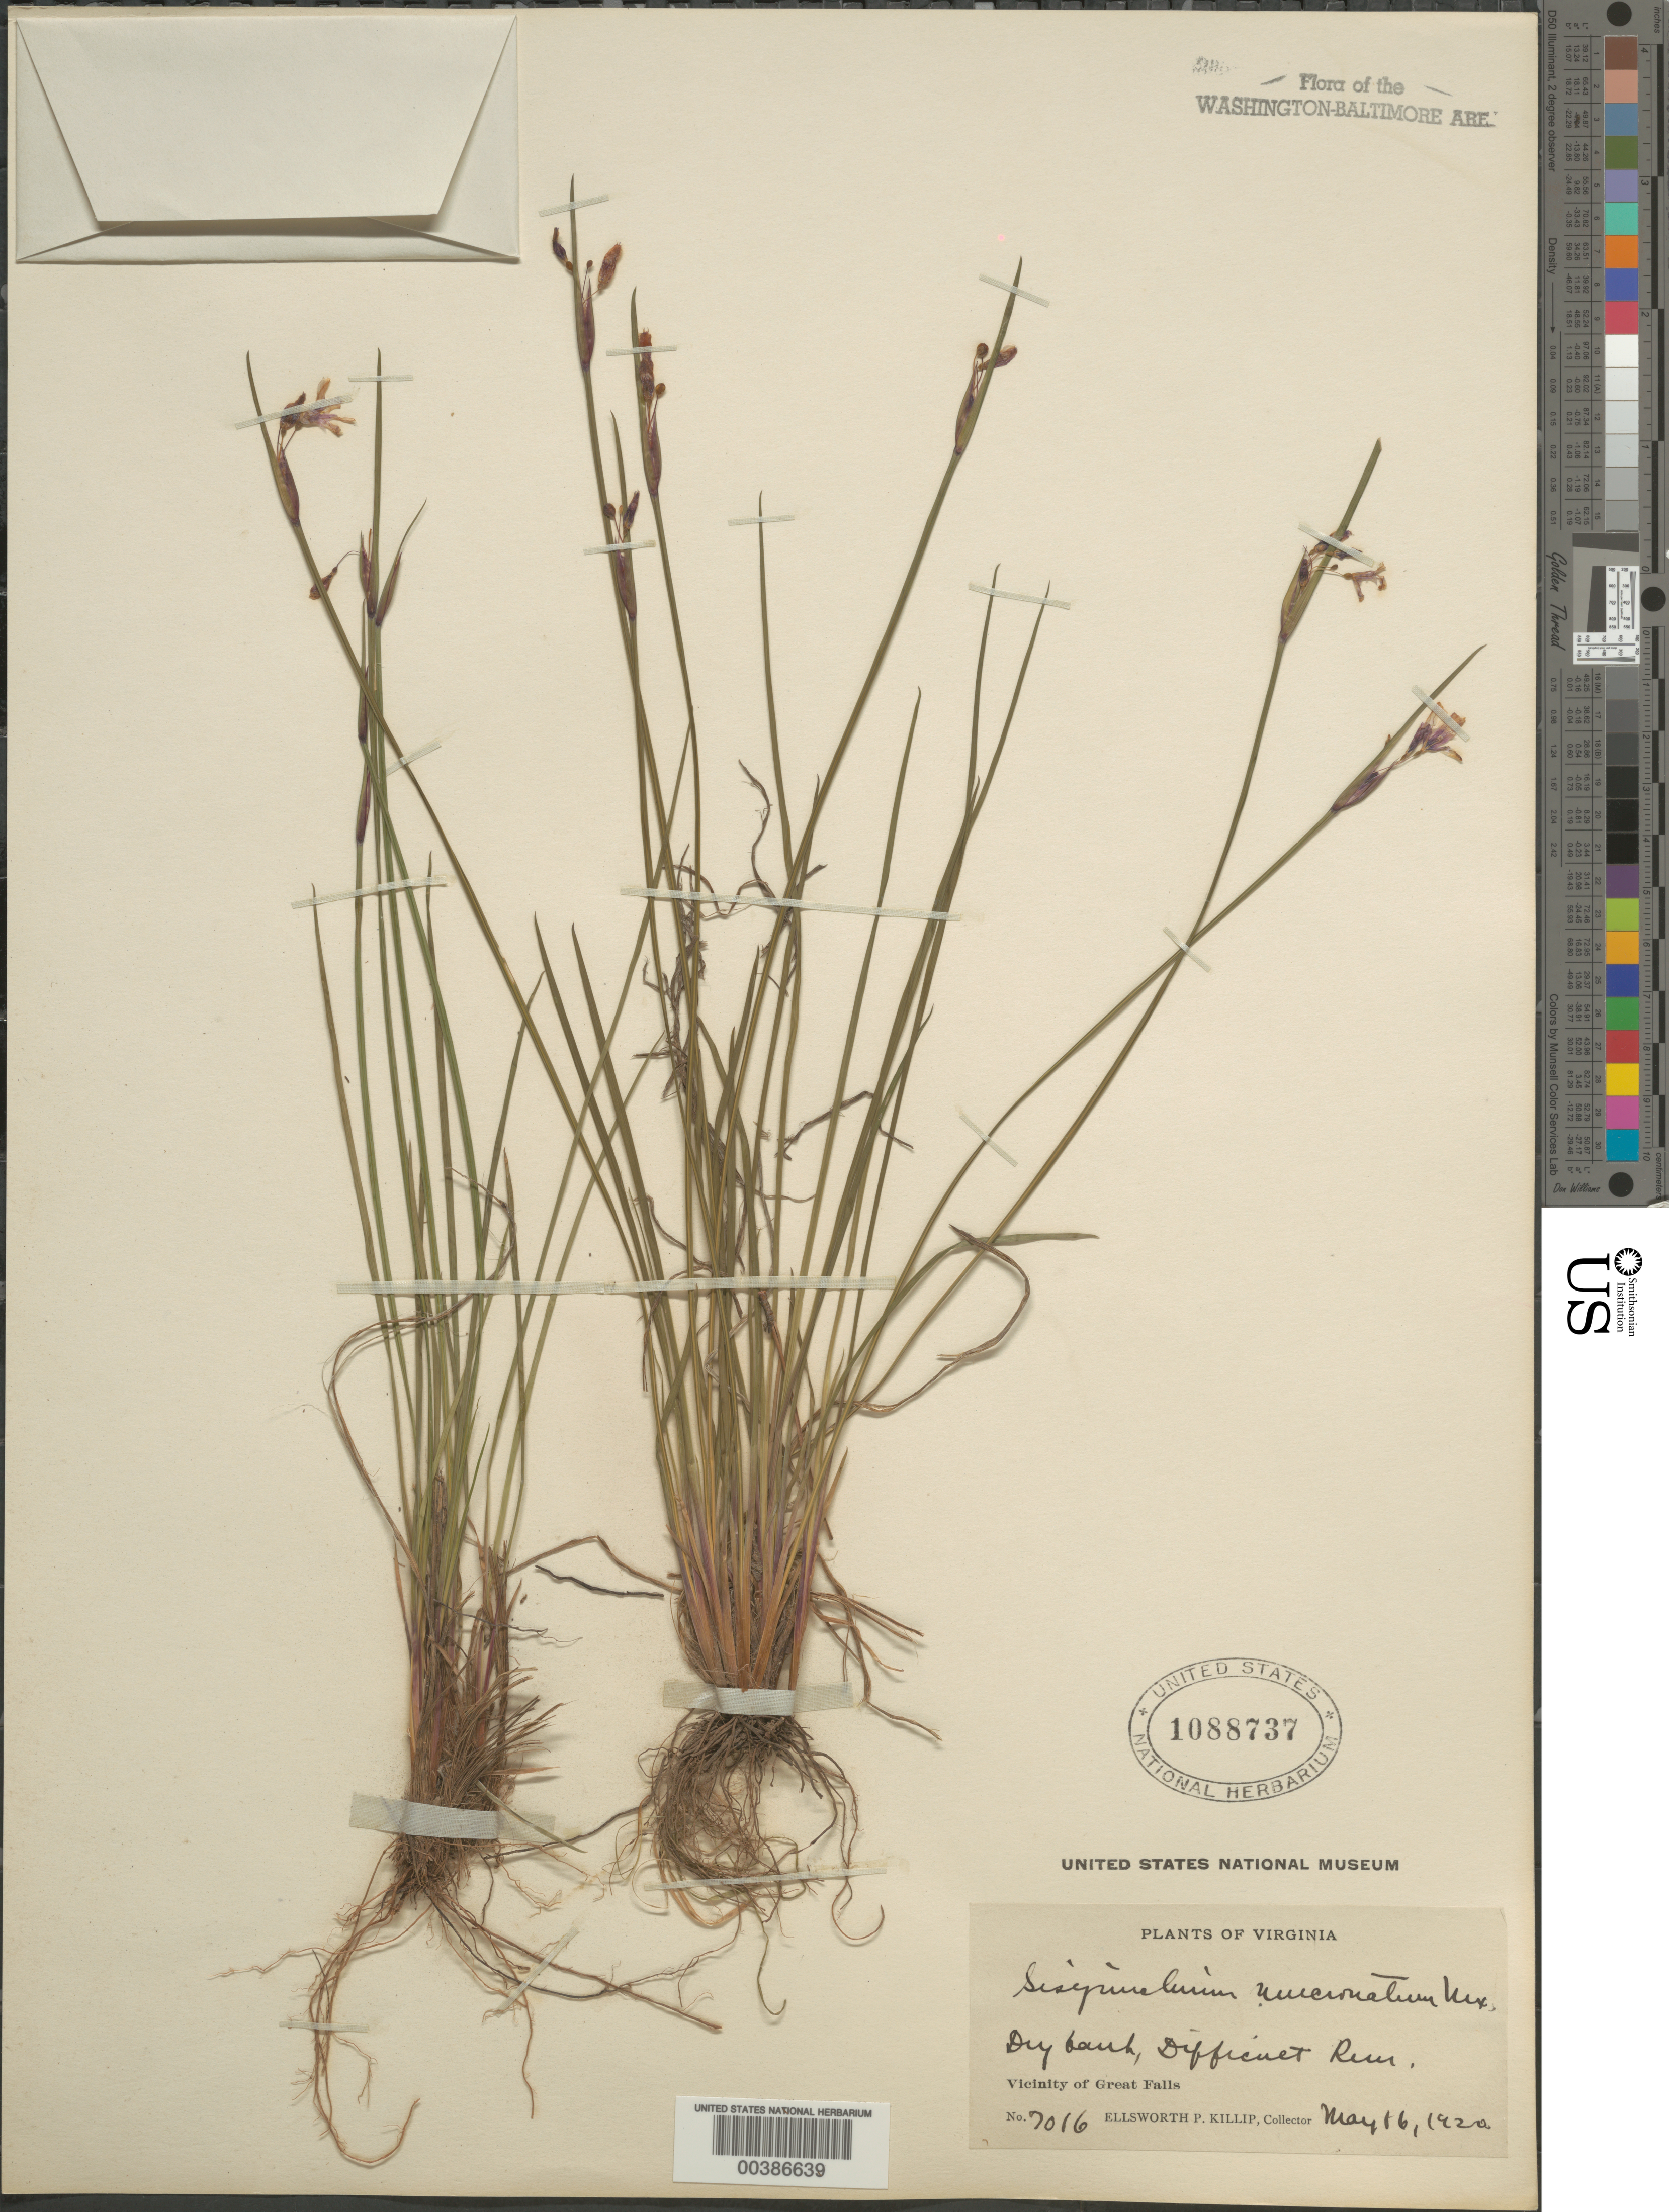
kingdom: Plantae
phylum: Tracheophyta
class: Liliopsida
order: Asparagales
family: Iridaceae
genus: Sisyrinchium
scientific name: Sisyrinchium mucronatum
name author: Michx.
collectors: E. P. Killip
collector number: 7016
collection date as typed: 16 May 1920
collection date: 1920-05-16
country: United States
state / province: Virginia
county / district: Fairfax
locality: Difficult Run C. and O. Canal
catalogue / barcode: US 1088737